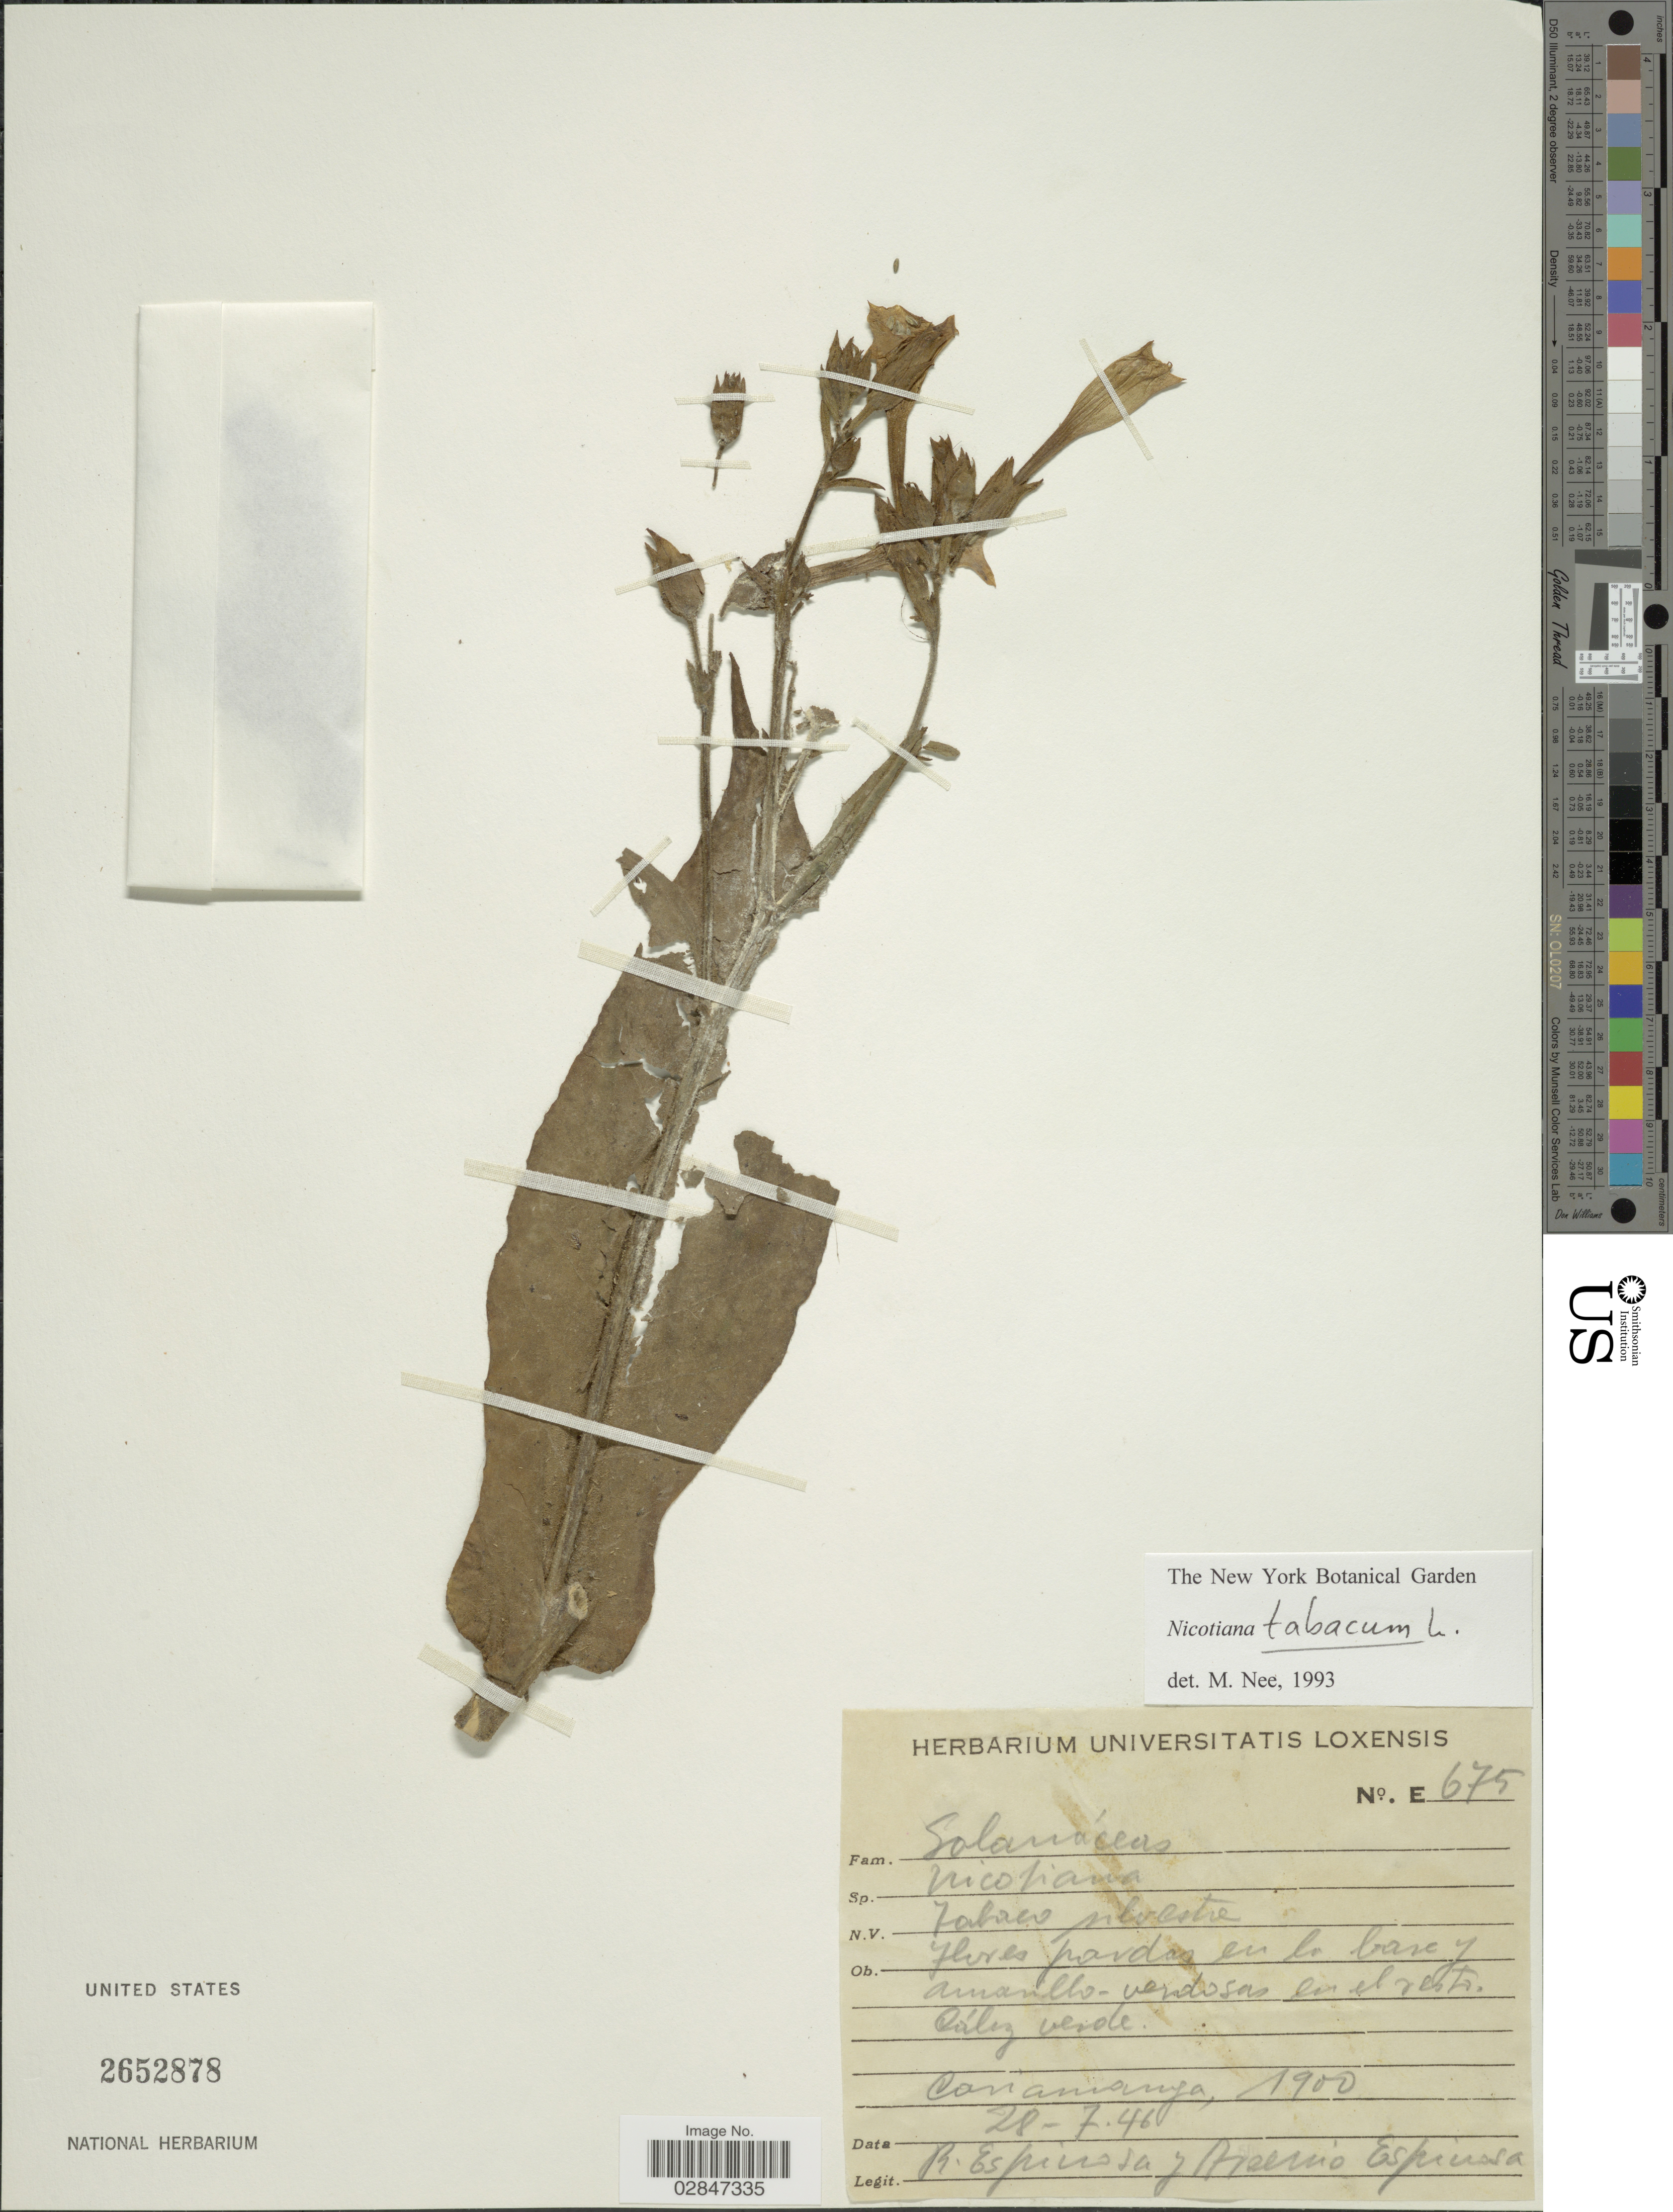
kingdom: Plantae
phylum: Tracheophyta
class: Magnoliopsida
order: Solanales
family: Solanaceae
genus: Nicotiana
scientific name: Nicotiana tabacum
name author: L.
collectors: R. Espinosa & A. Espinosa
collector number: E675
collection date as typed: Transcribed d/m/y: 28/7/46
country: Ecuador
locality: Carimanga.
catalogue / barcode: US 2652878